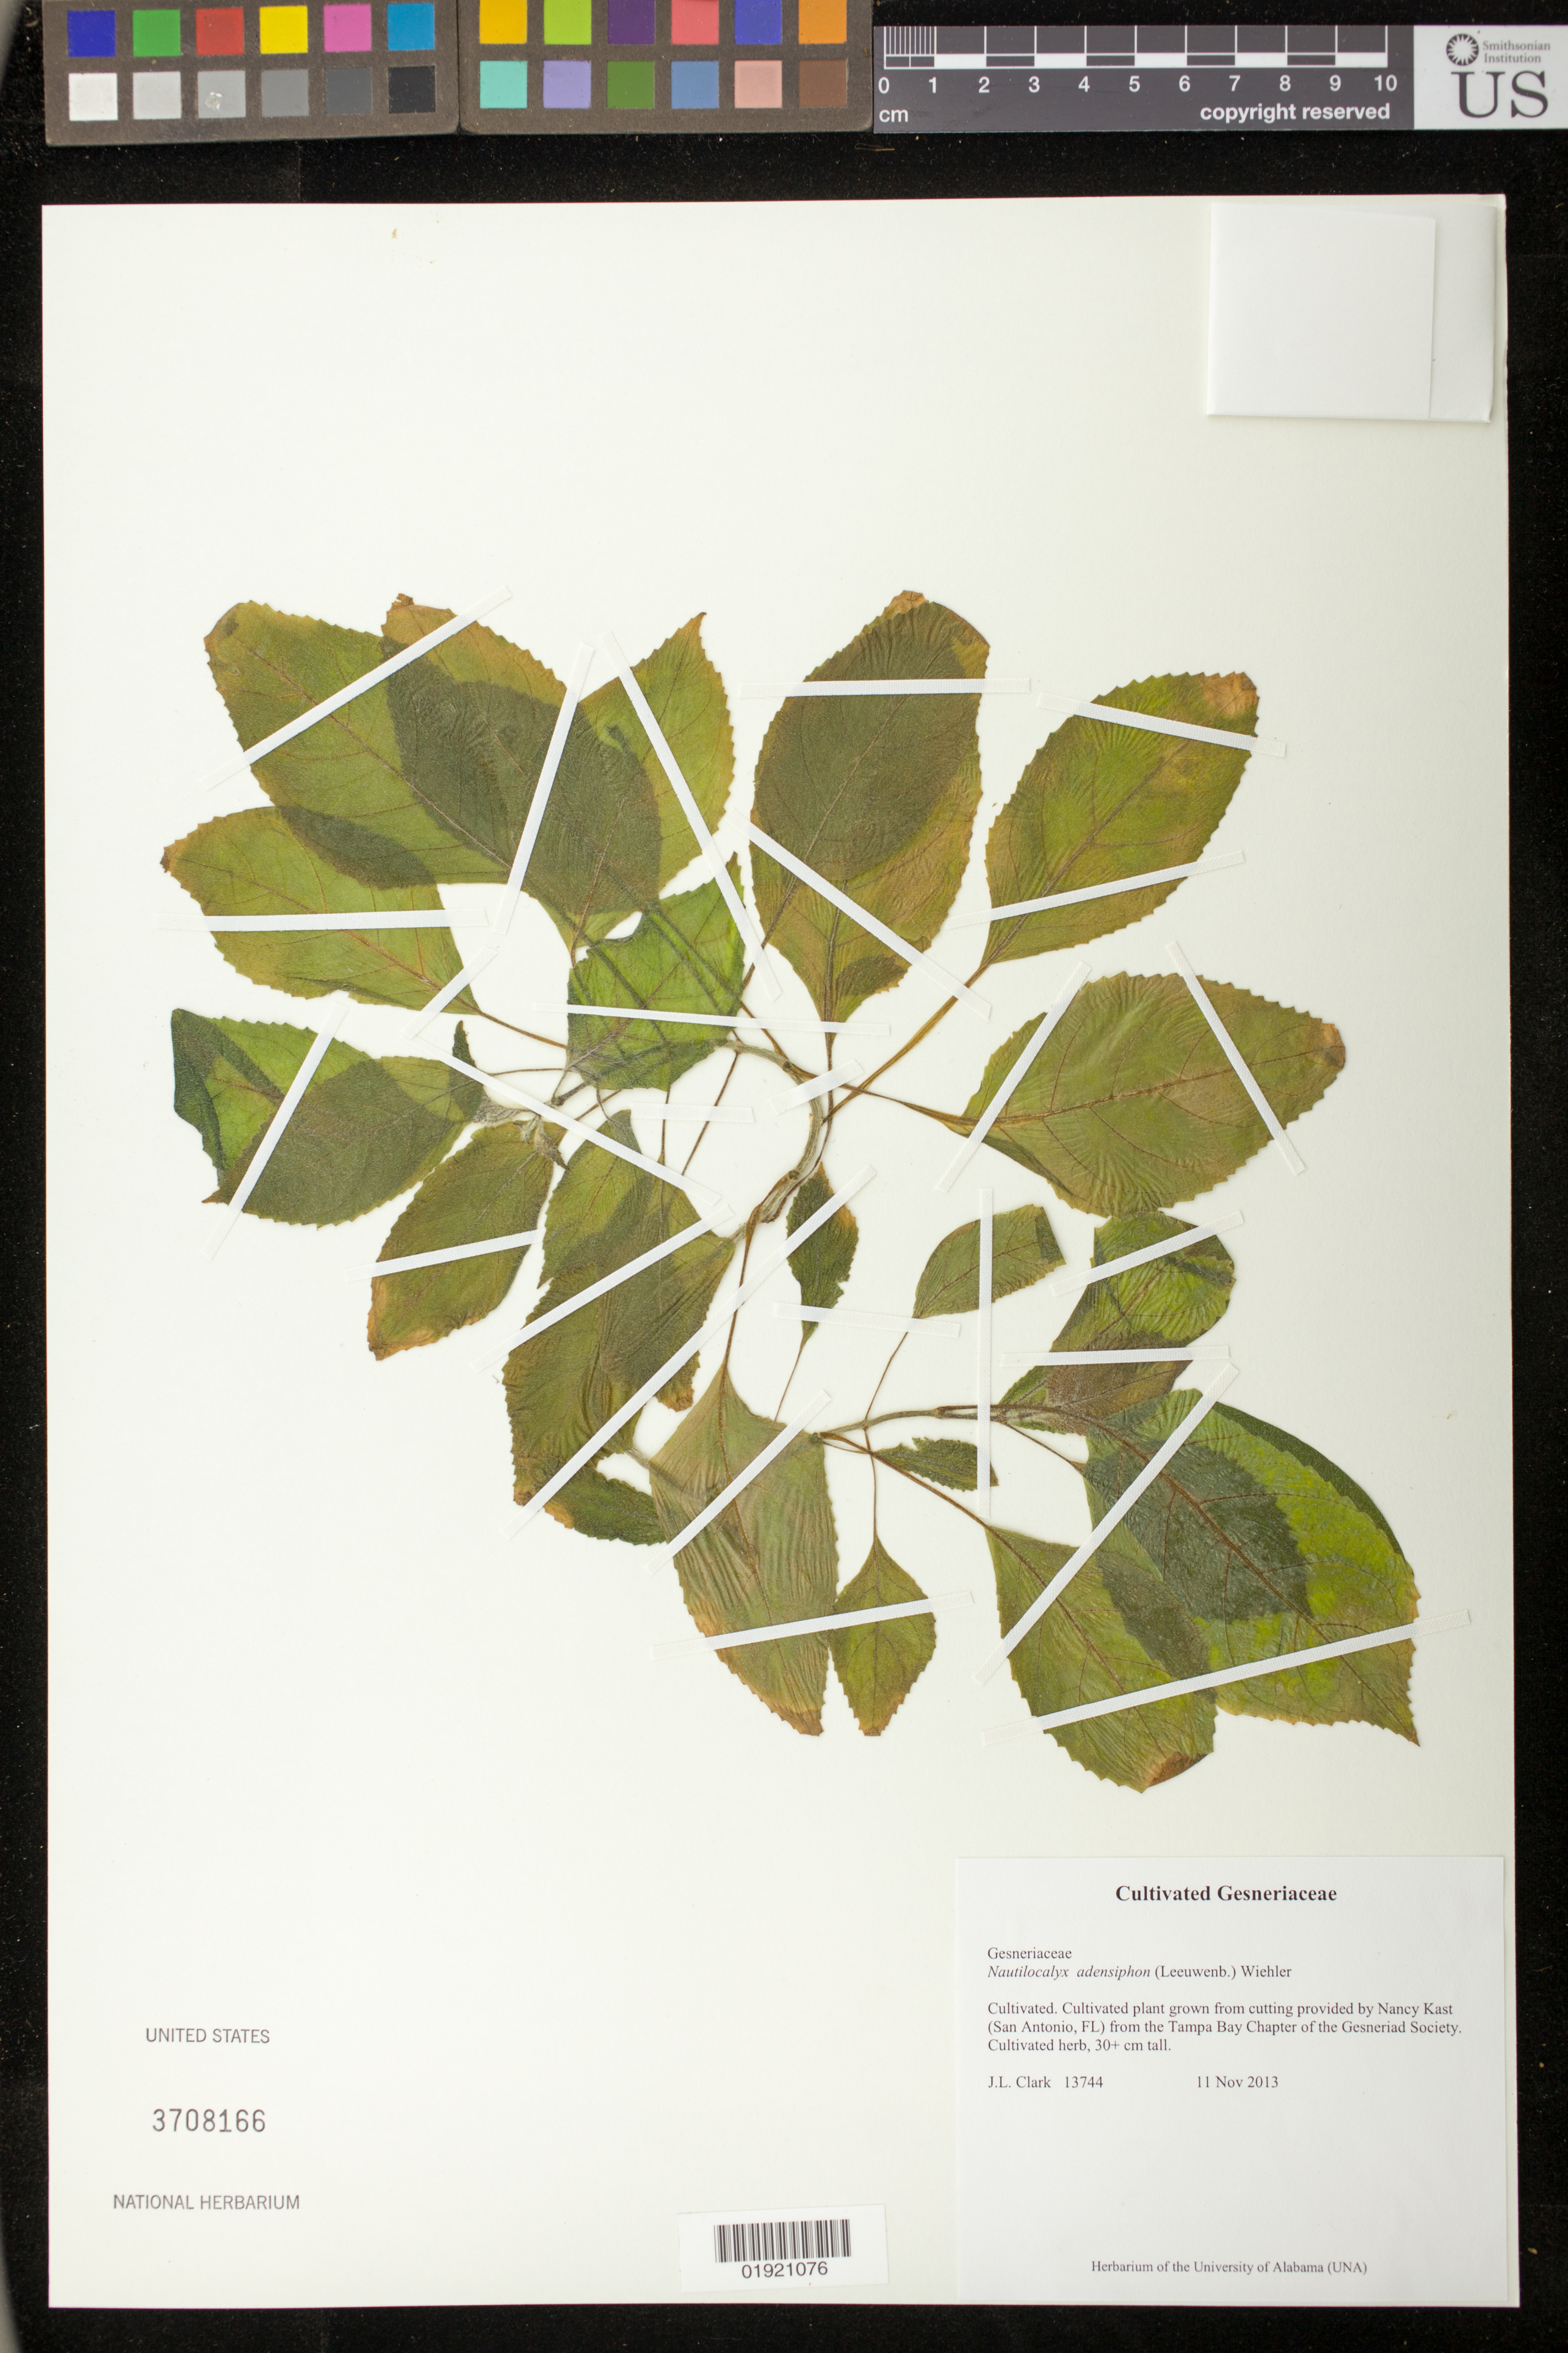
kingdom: Plantae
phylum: Tracheophyta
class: Magnoliopsida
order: Lamiales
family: Gesneriaceae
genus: Nautilocalyx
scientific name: Nautilocalyx adenosiphon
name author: (Leeuwenb.) Wiehler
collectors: J. L. Clark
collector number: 13744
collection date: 2013-11-11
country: United States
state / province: Florida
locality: San Antonio, FL from the Tampa Bay Chapter of the Gesneriad Society.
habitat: Cultivated plant grown from cutting provided by Nancy Kast from the Tampa Bay Chapter of the Gesneriad Society.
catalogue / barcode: US 3708166